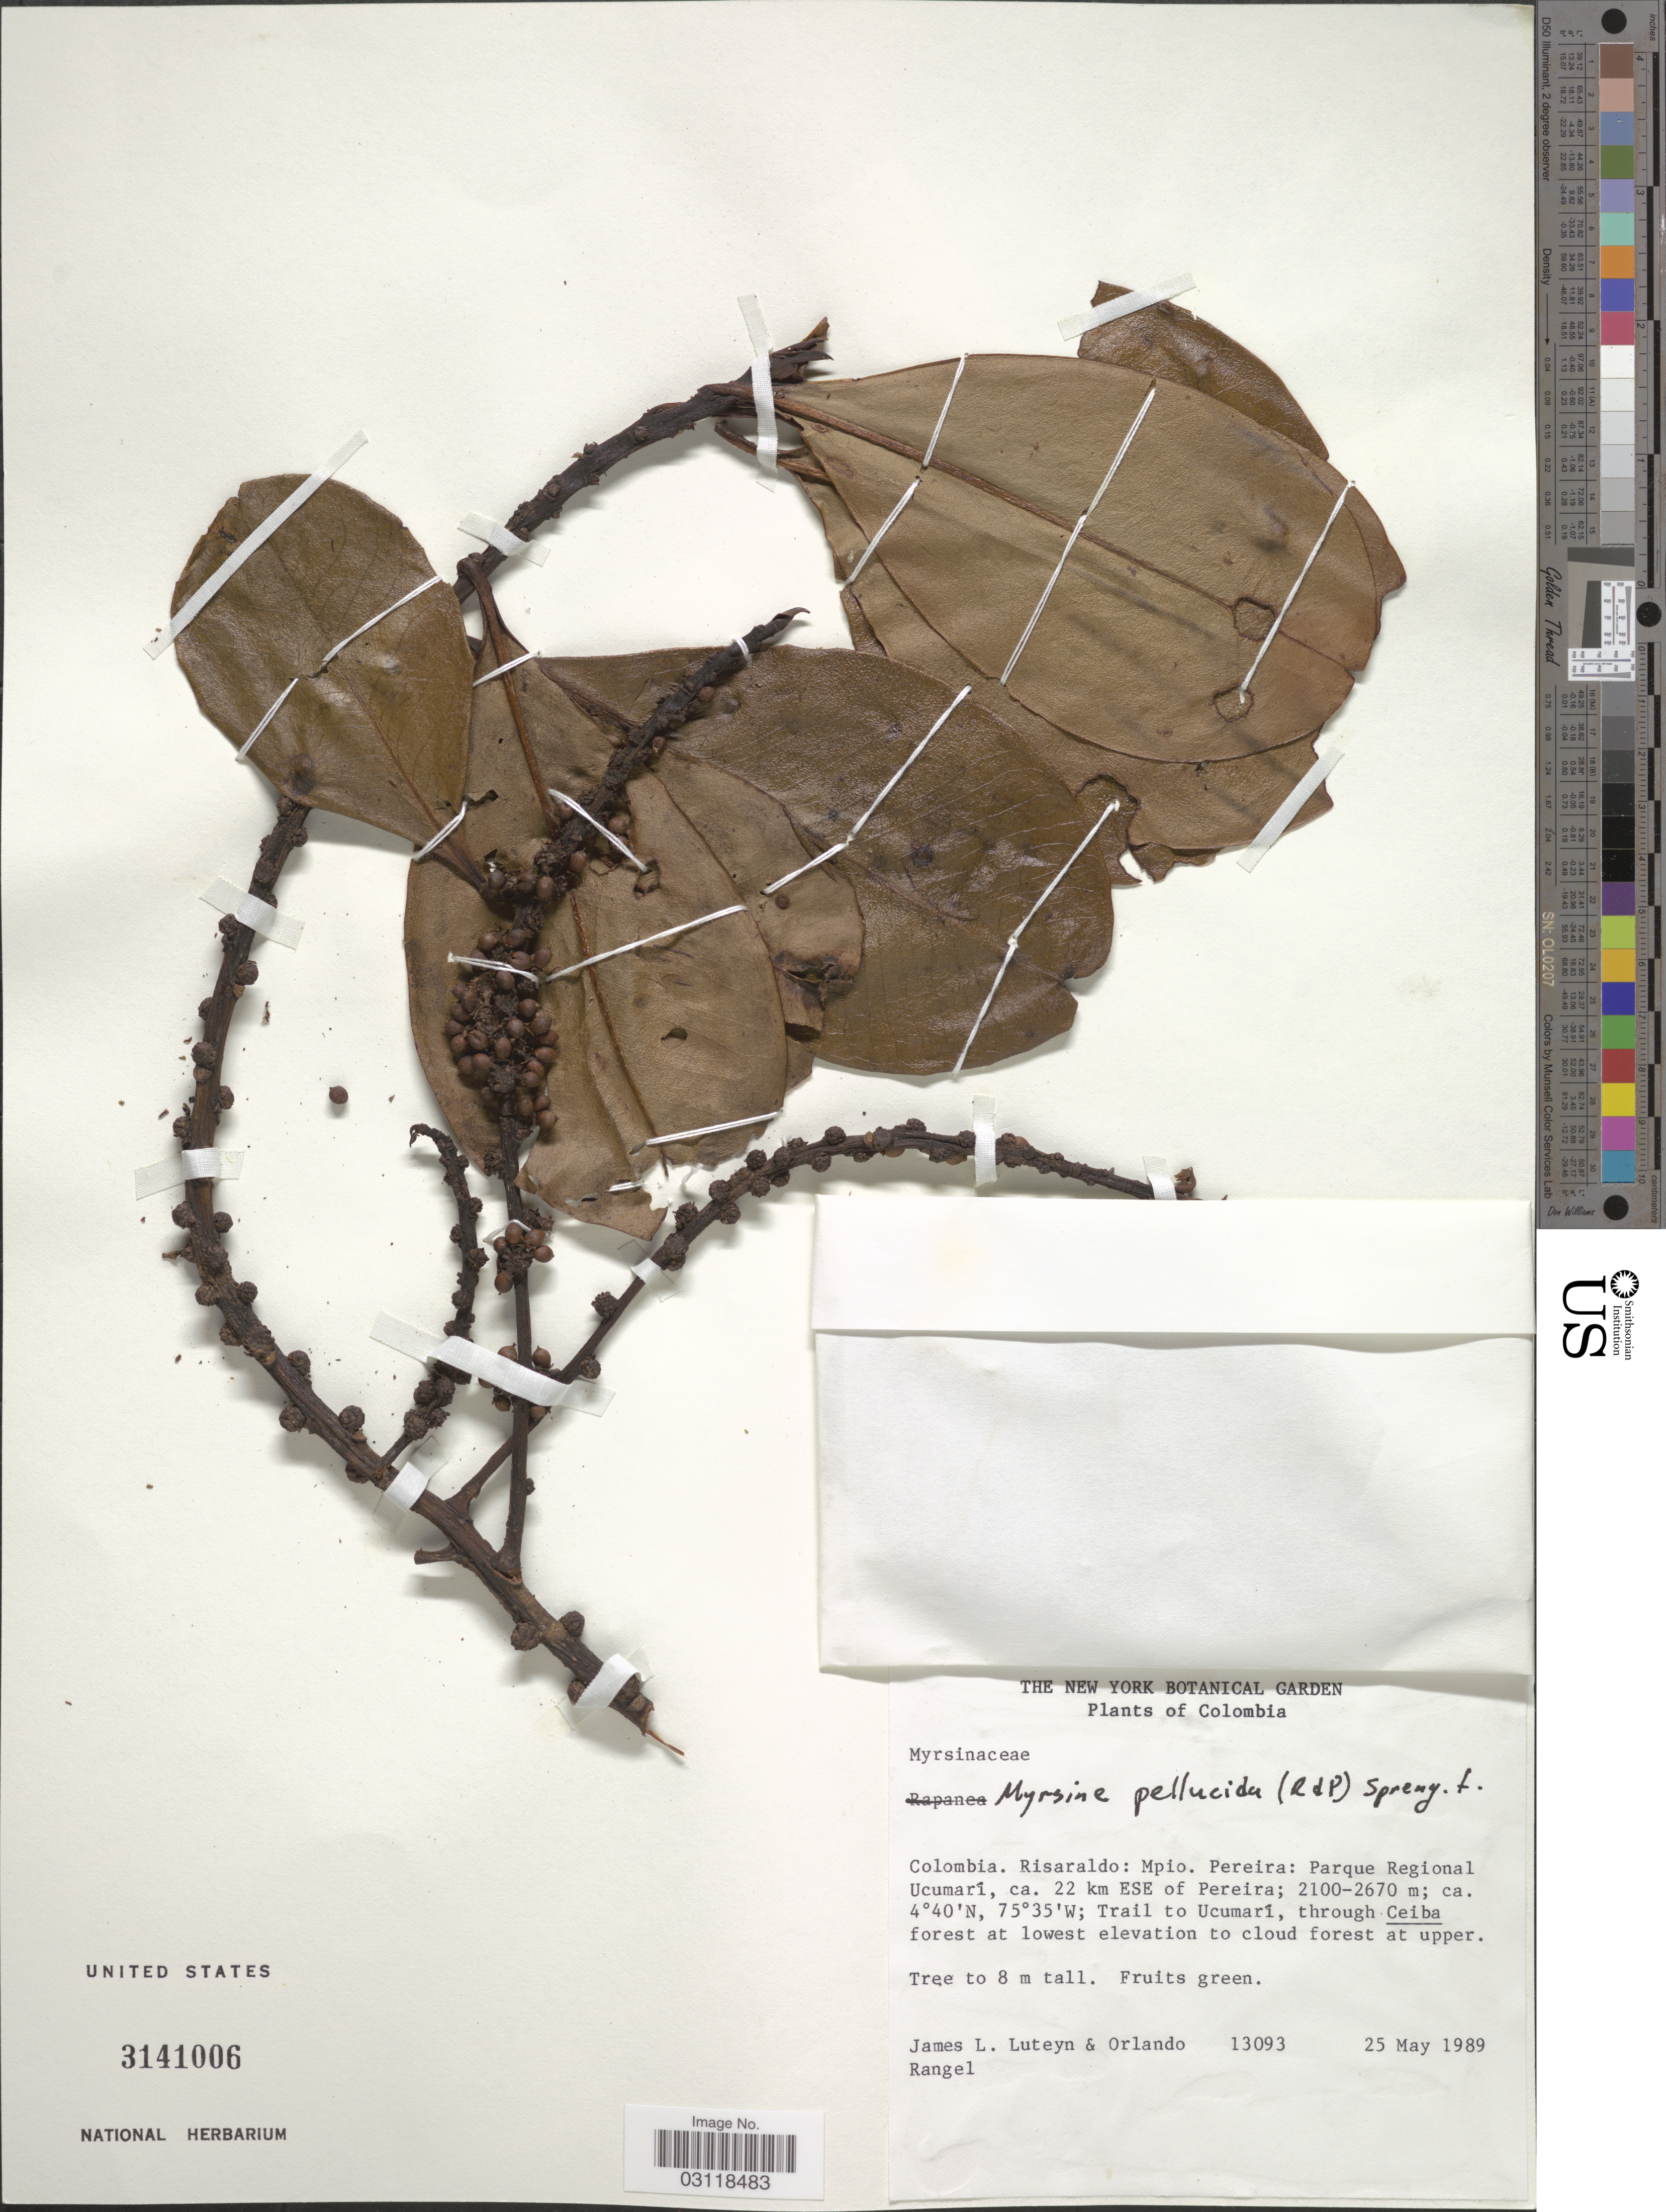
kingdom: Plantae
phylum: Tracheophyta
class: Magnoliopsida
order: Ericales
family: Primulaceae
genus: Rapanea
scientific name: Rapanea pellucida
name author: (Ruiz & Pav.) Mez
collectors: J. L. Luteyn & O. Rangel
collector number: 13093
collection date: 1989-05-25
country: Colombia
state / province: Risaralda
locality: Mpio. Pereira: Parque Regional Ucumarí, ca. 22 km ESE of Pereira; Trail to Ucumarí, through Ceiba forest.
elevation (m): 2100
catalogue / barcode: US 3141006